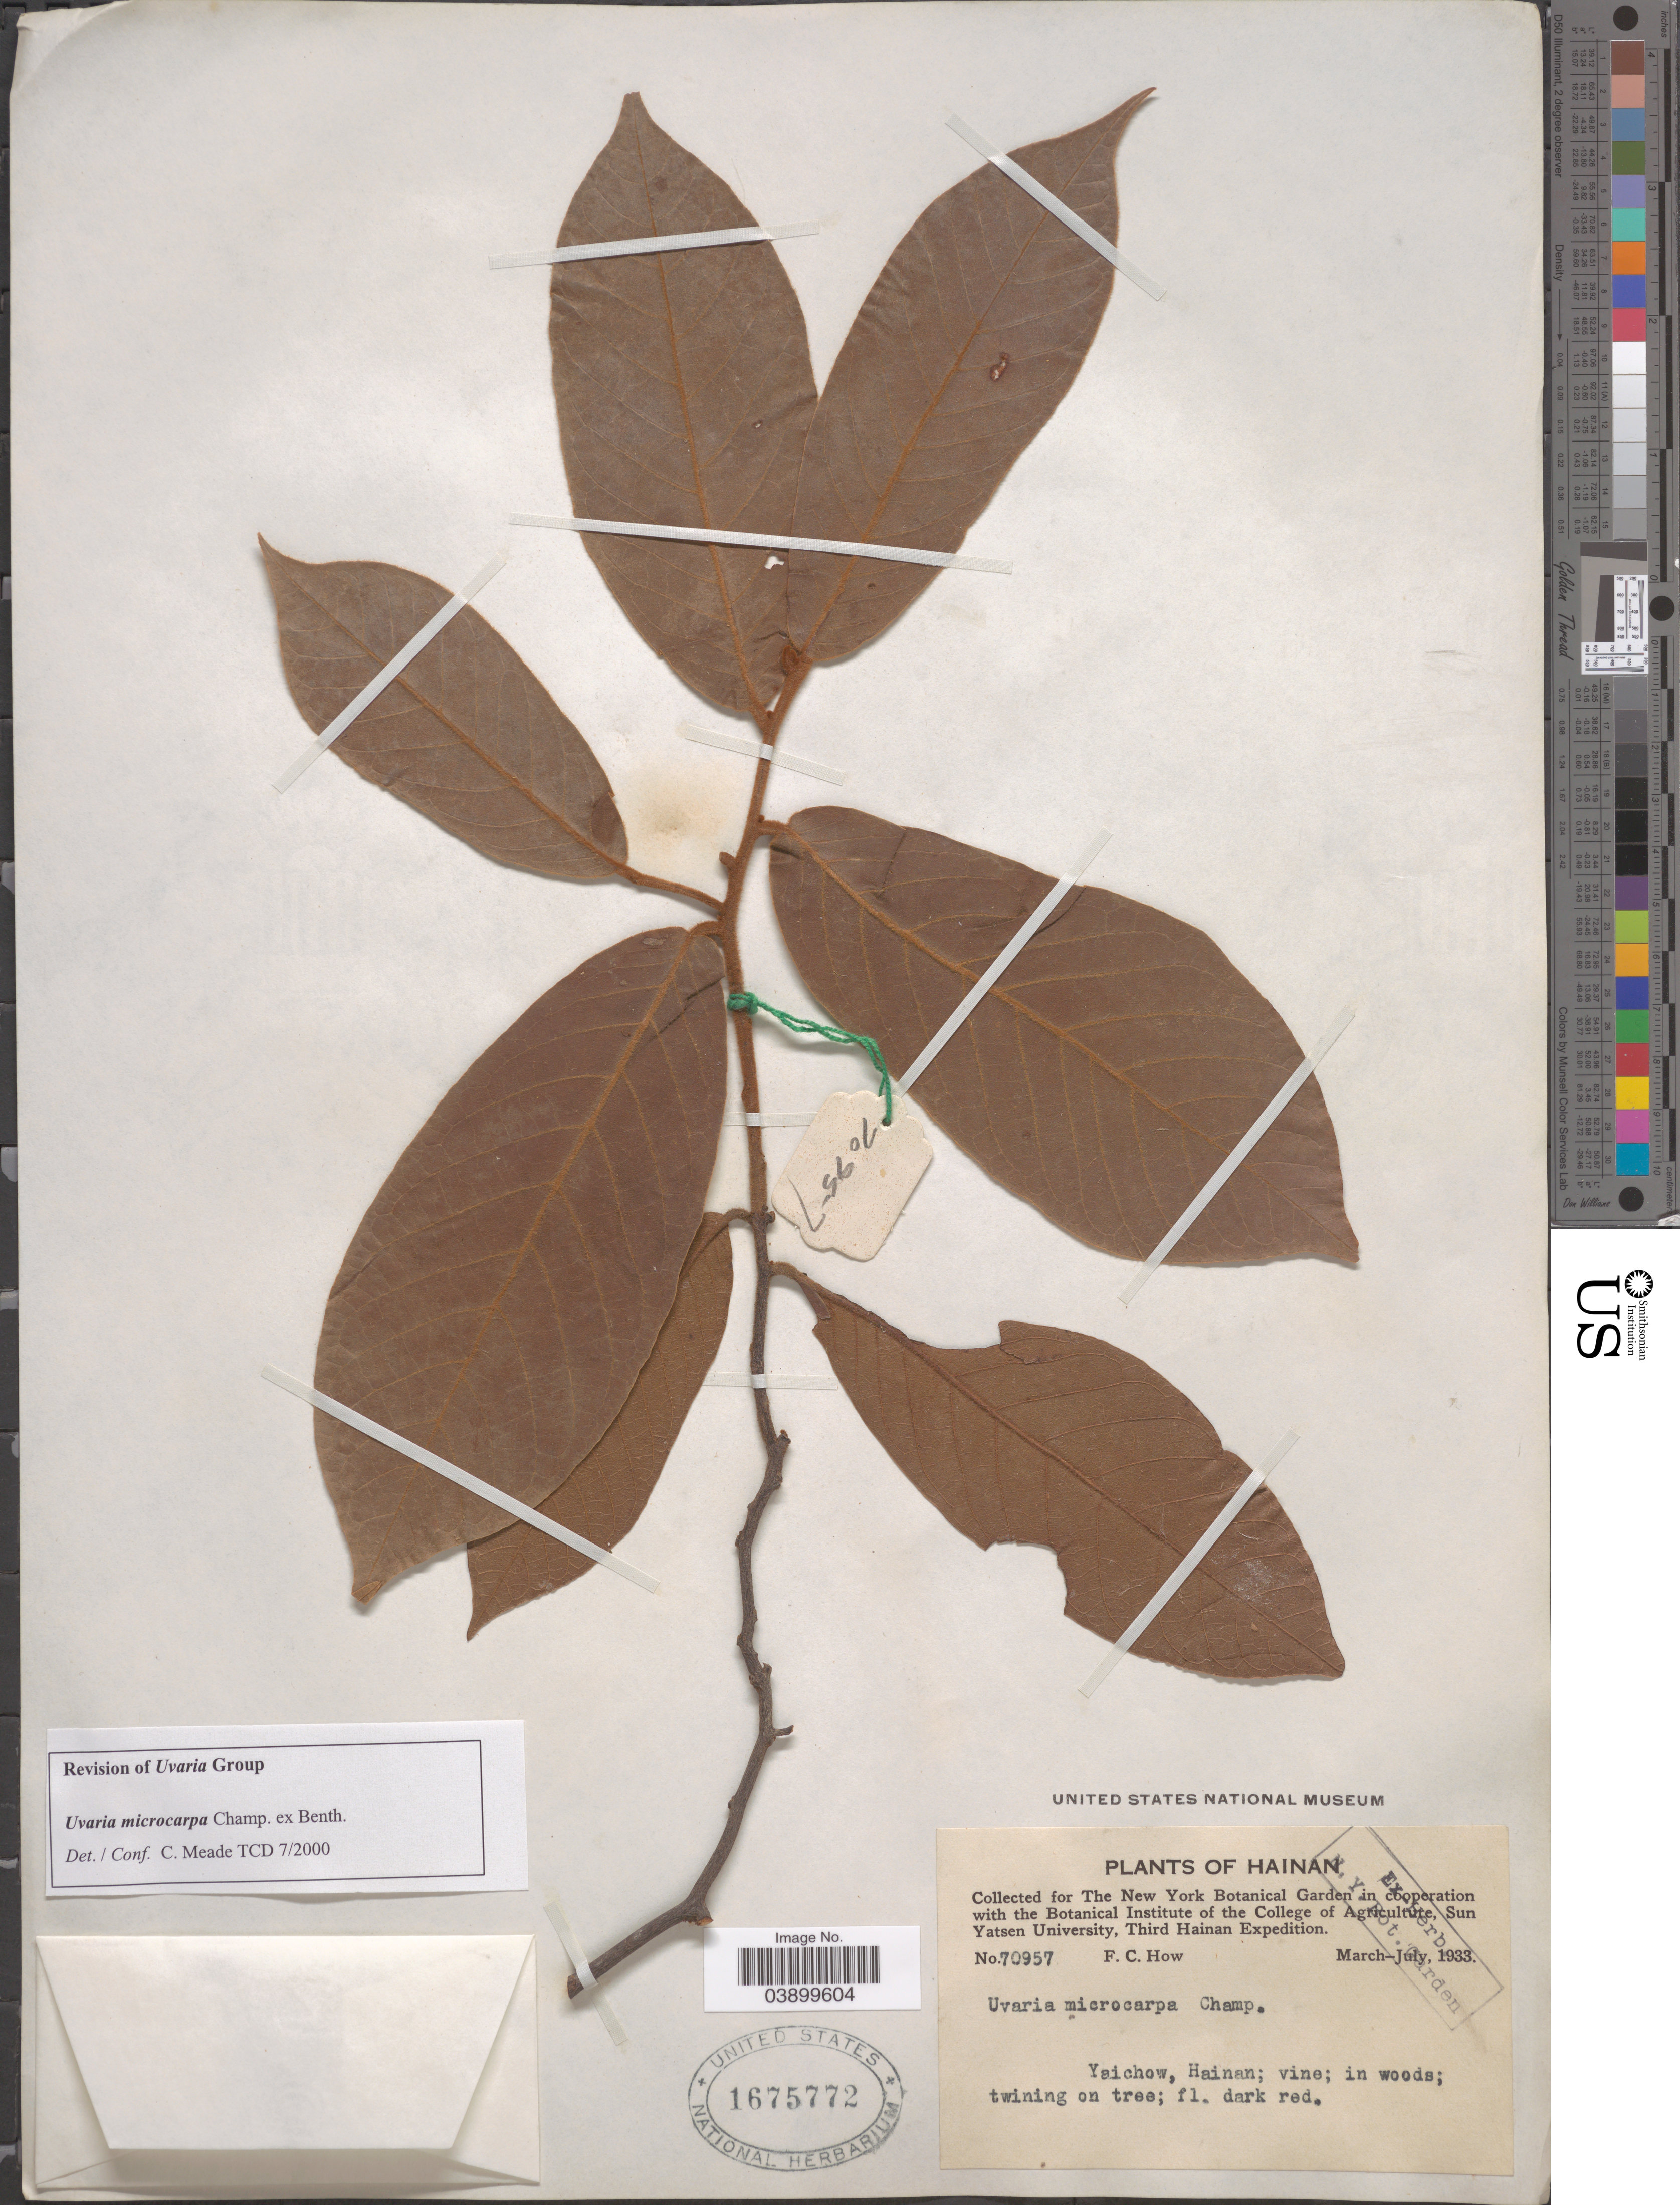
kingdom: Plantae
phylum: Tracheophyta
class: Magnoliopsida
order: Magnoliales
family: Annonaceae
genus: Uvaria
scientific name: Uvaria microcarpa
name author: Champ. ex Benth.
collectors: F. C. How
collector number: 70957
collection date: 1933-03/1933-07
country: China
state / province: Hainan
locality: Yaichow.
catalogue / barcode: US 1675772